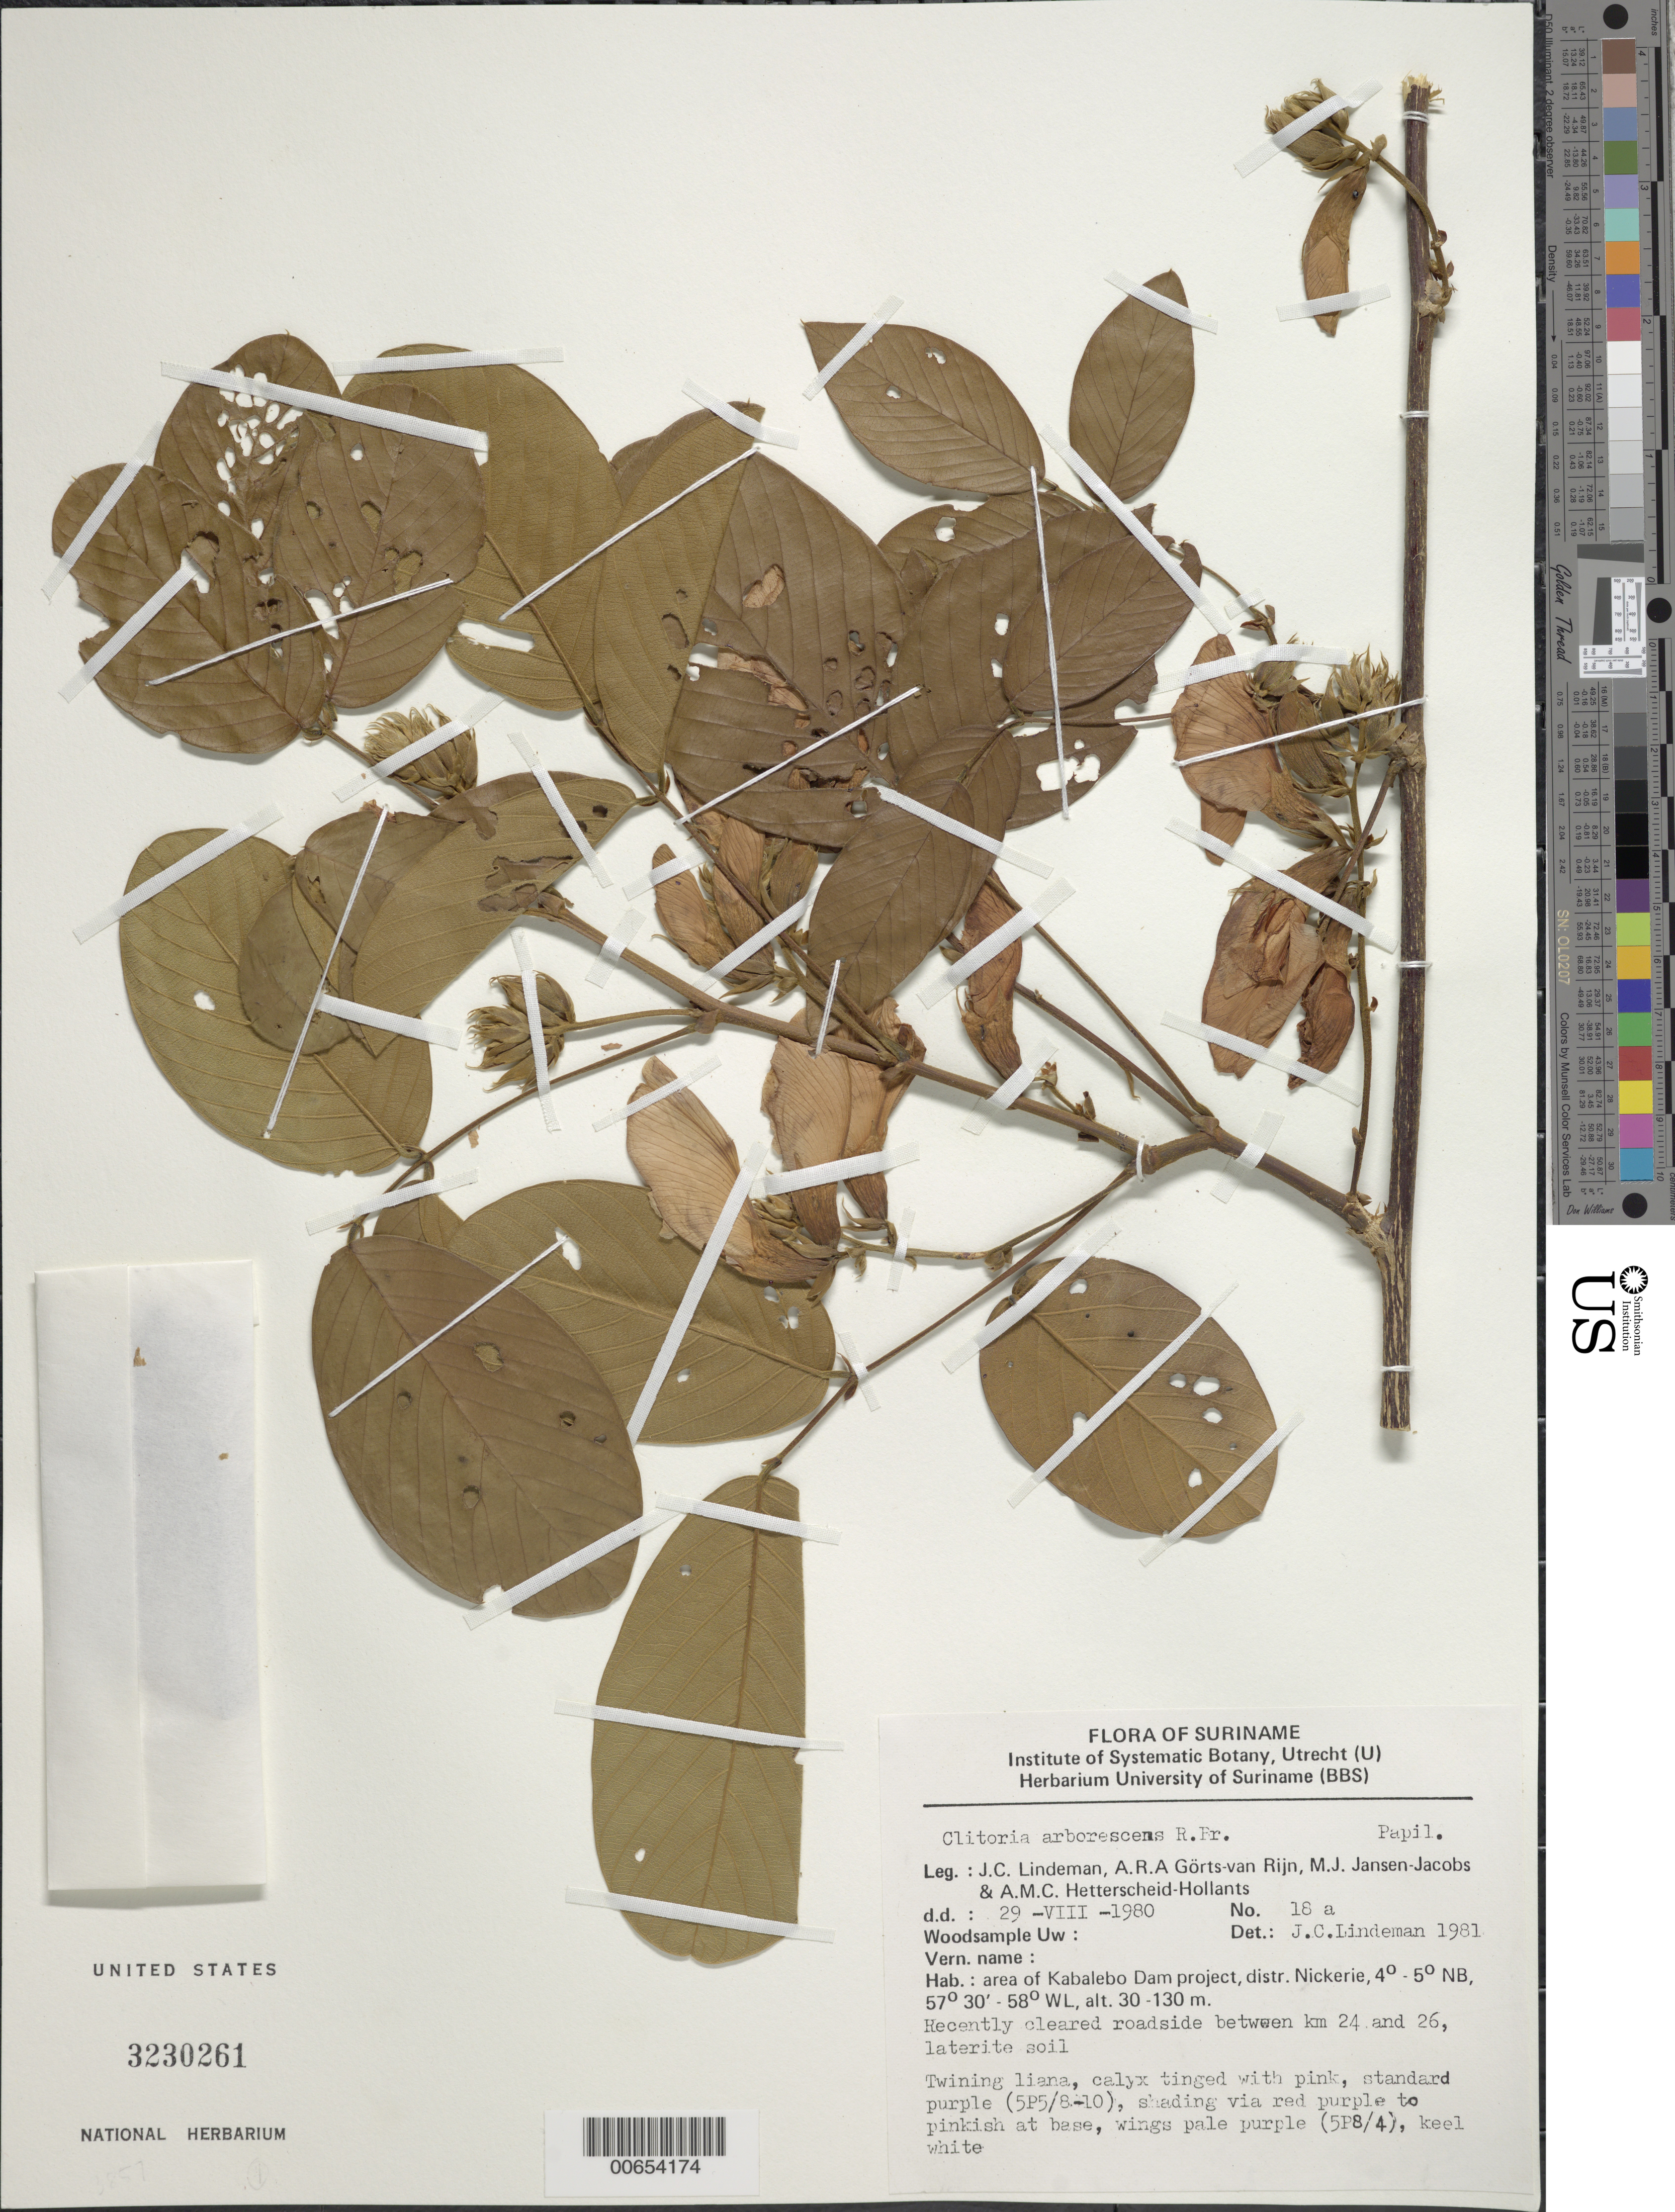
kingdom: Plantae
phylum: Tracheophyta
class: Magnoliopsida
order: Fabales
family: Fabaceae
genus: Clitoria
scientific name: Clitoria arborescens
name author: R. Br.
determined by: Lindeman, J. C.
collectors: J. C. Lindeman, A. .R. A. Görts-van Rijn, M. J. Jansen-Jacobs & A. Hetterscheid-Hollants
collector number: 80 18 a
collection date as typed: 29-Aug-80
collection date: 1980-08-29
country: Suriname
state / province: Nickerie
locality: Kabalebo Dam project area, Nickerie Dist.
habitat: Recently cleared roadside, laterite soil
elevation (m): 30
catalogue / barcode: US 3230261